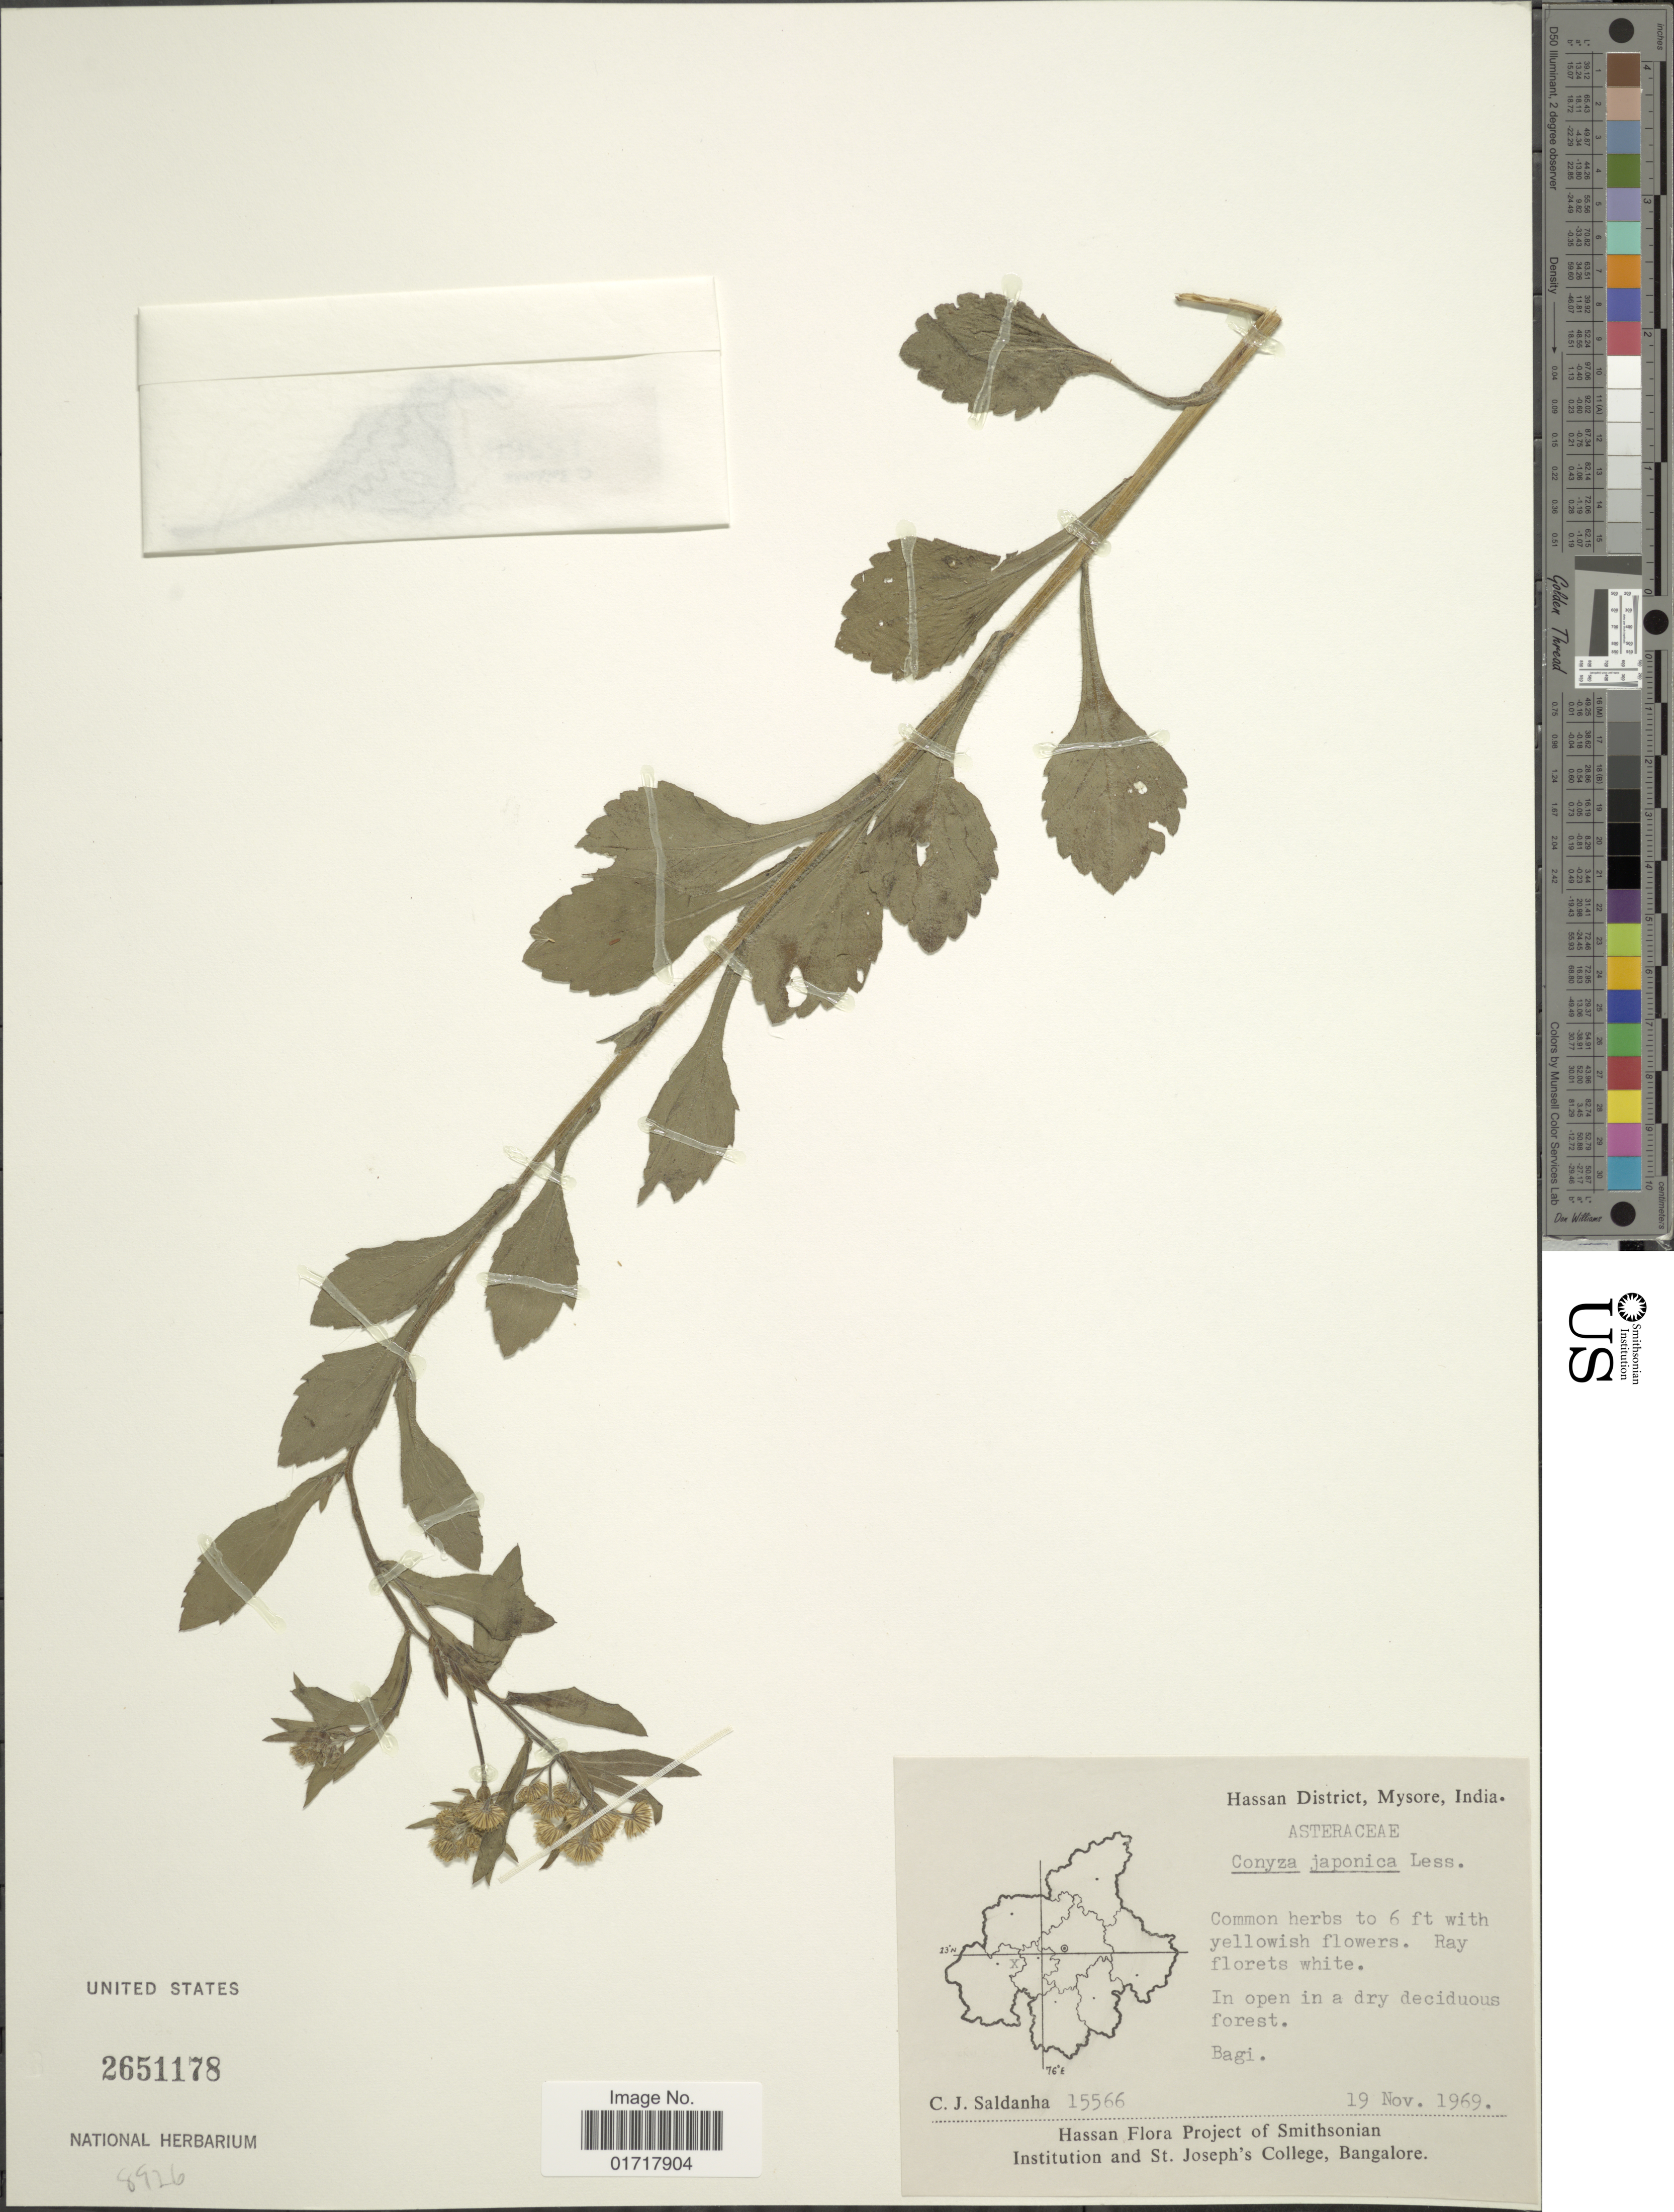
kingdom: Plantae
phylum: Tracheophyta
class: Magnoliopsida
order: Asterales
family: Asteraceae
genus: Conyza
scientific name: Conyza japonica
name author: (Thunb.) Less.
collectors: C. J. Saldanha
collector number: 15566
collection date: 1969-11-19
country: India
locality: Hassan District, Mysore, India. Bagi.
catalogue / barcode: US 2651178